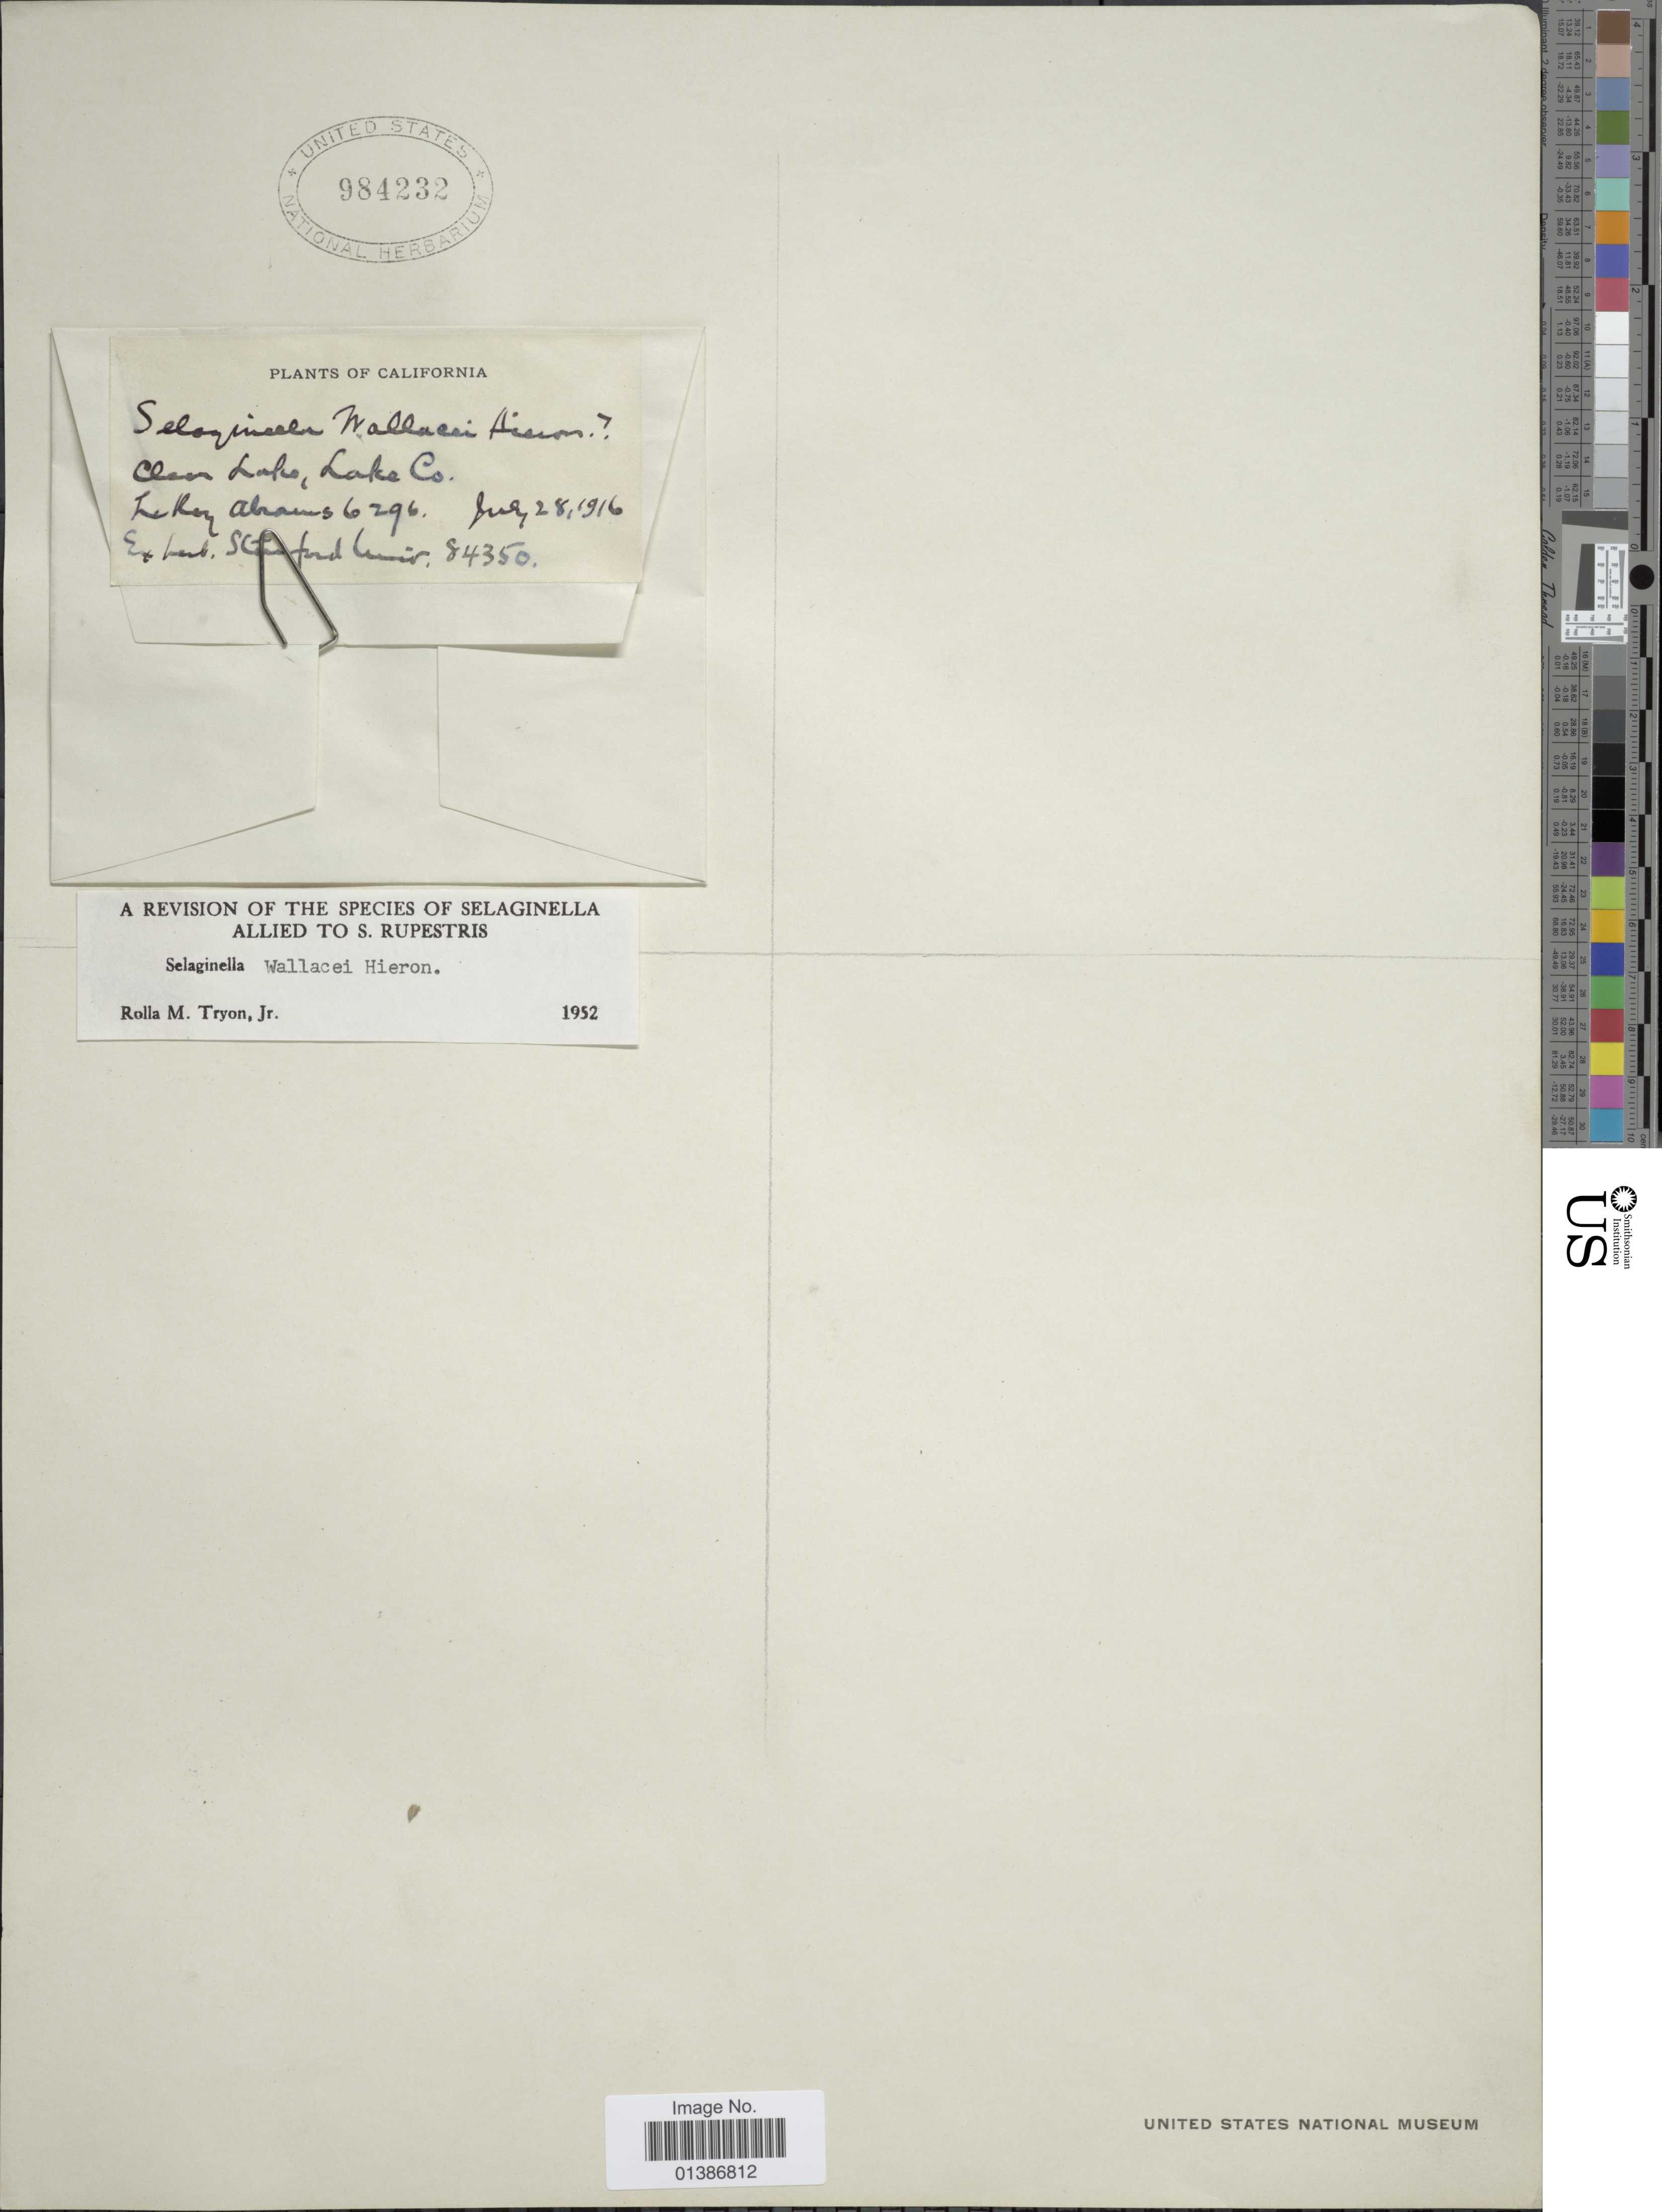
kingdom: Plantae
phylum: Tracheophyta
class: Lycopodiopsida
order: Selaginellales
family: Selaginellaceae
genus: Selaginella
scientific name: Selaginella wallacei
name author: Hieron.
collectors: L. Abrams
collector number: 6296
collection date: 1916-07-28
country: United States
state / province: California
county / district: Lake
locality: Clear Lake, Lake Co.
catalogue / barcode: US 984232